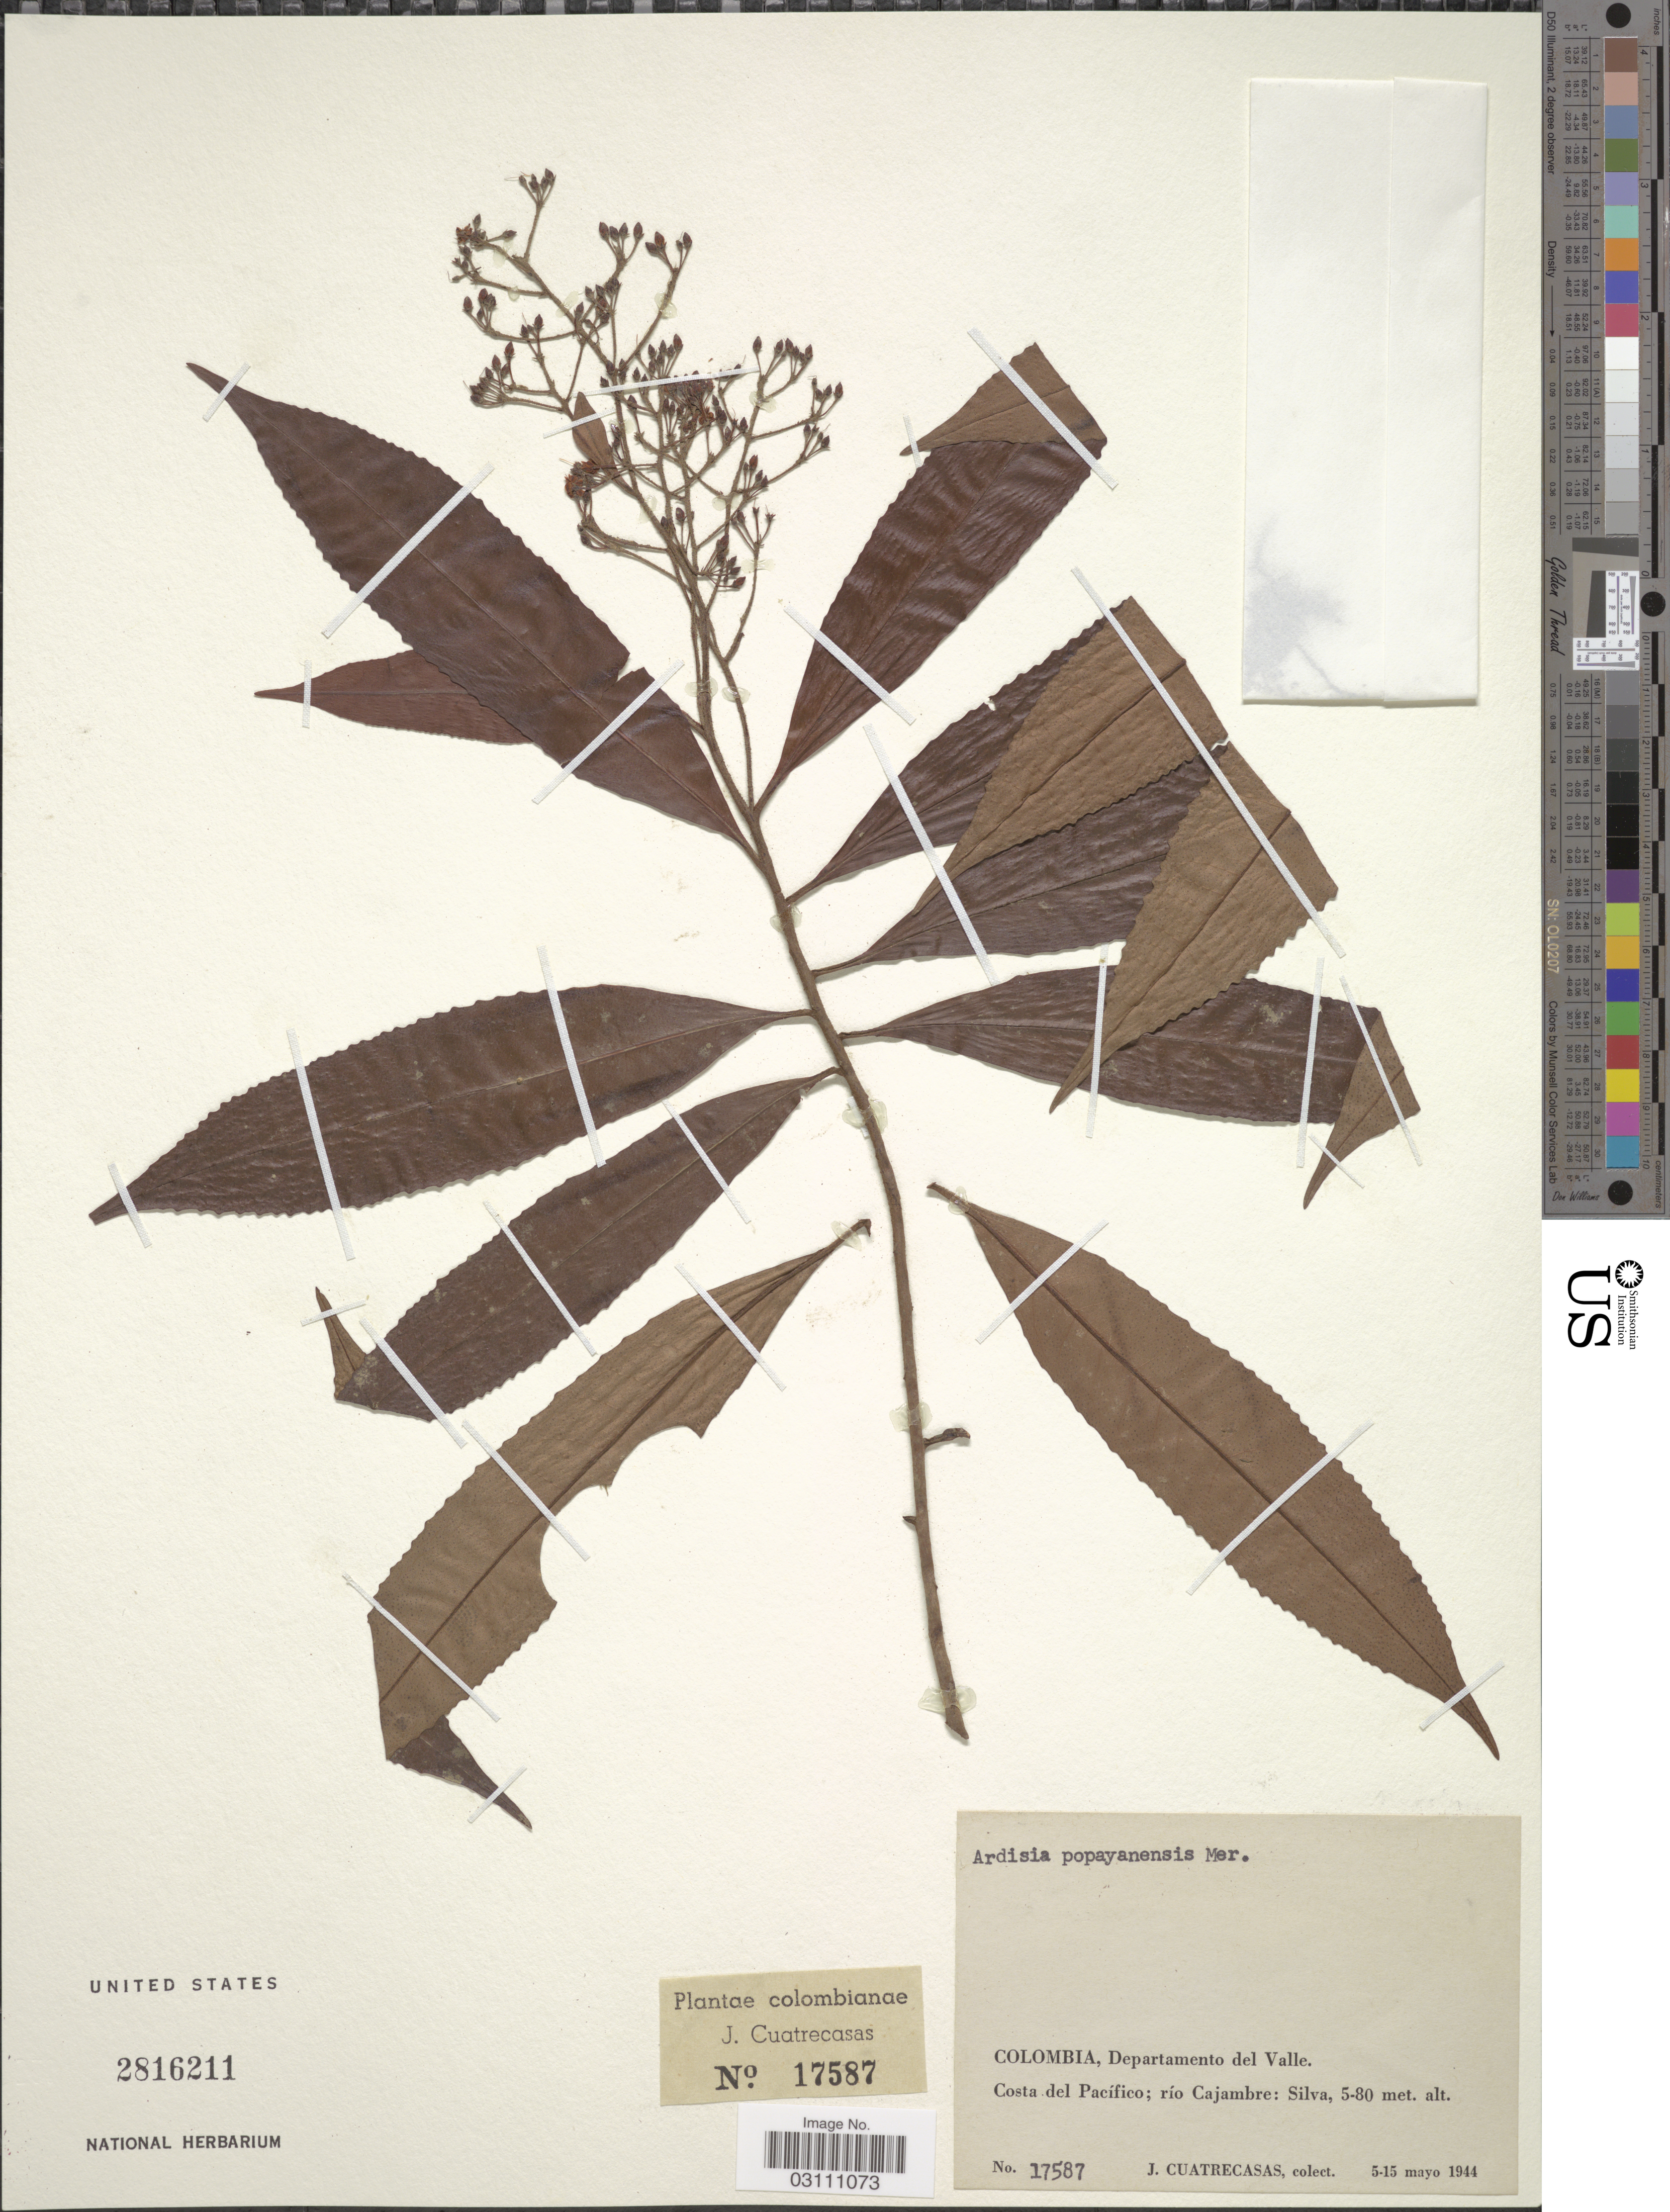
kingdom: Plantae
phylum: Tracheophyta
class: Magnoliopsida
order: Ericales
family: Primulaceae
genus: Ardisia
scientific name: Ardisia popayanensis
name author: Mez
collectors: J. Cuatrecasas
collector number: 17587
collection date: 1944-05-05/1944-05-15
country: Colombia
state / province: Valle del Cauca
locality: Departamento del Valle. Costa del Pacífico; río Cajambre.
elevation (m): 5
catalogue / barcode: US 2816211